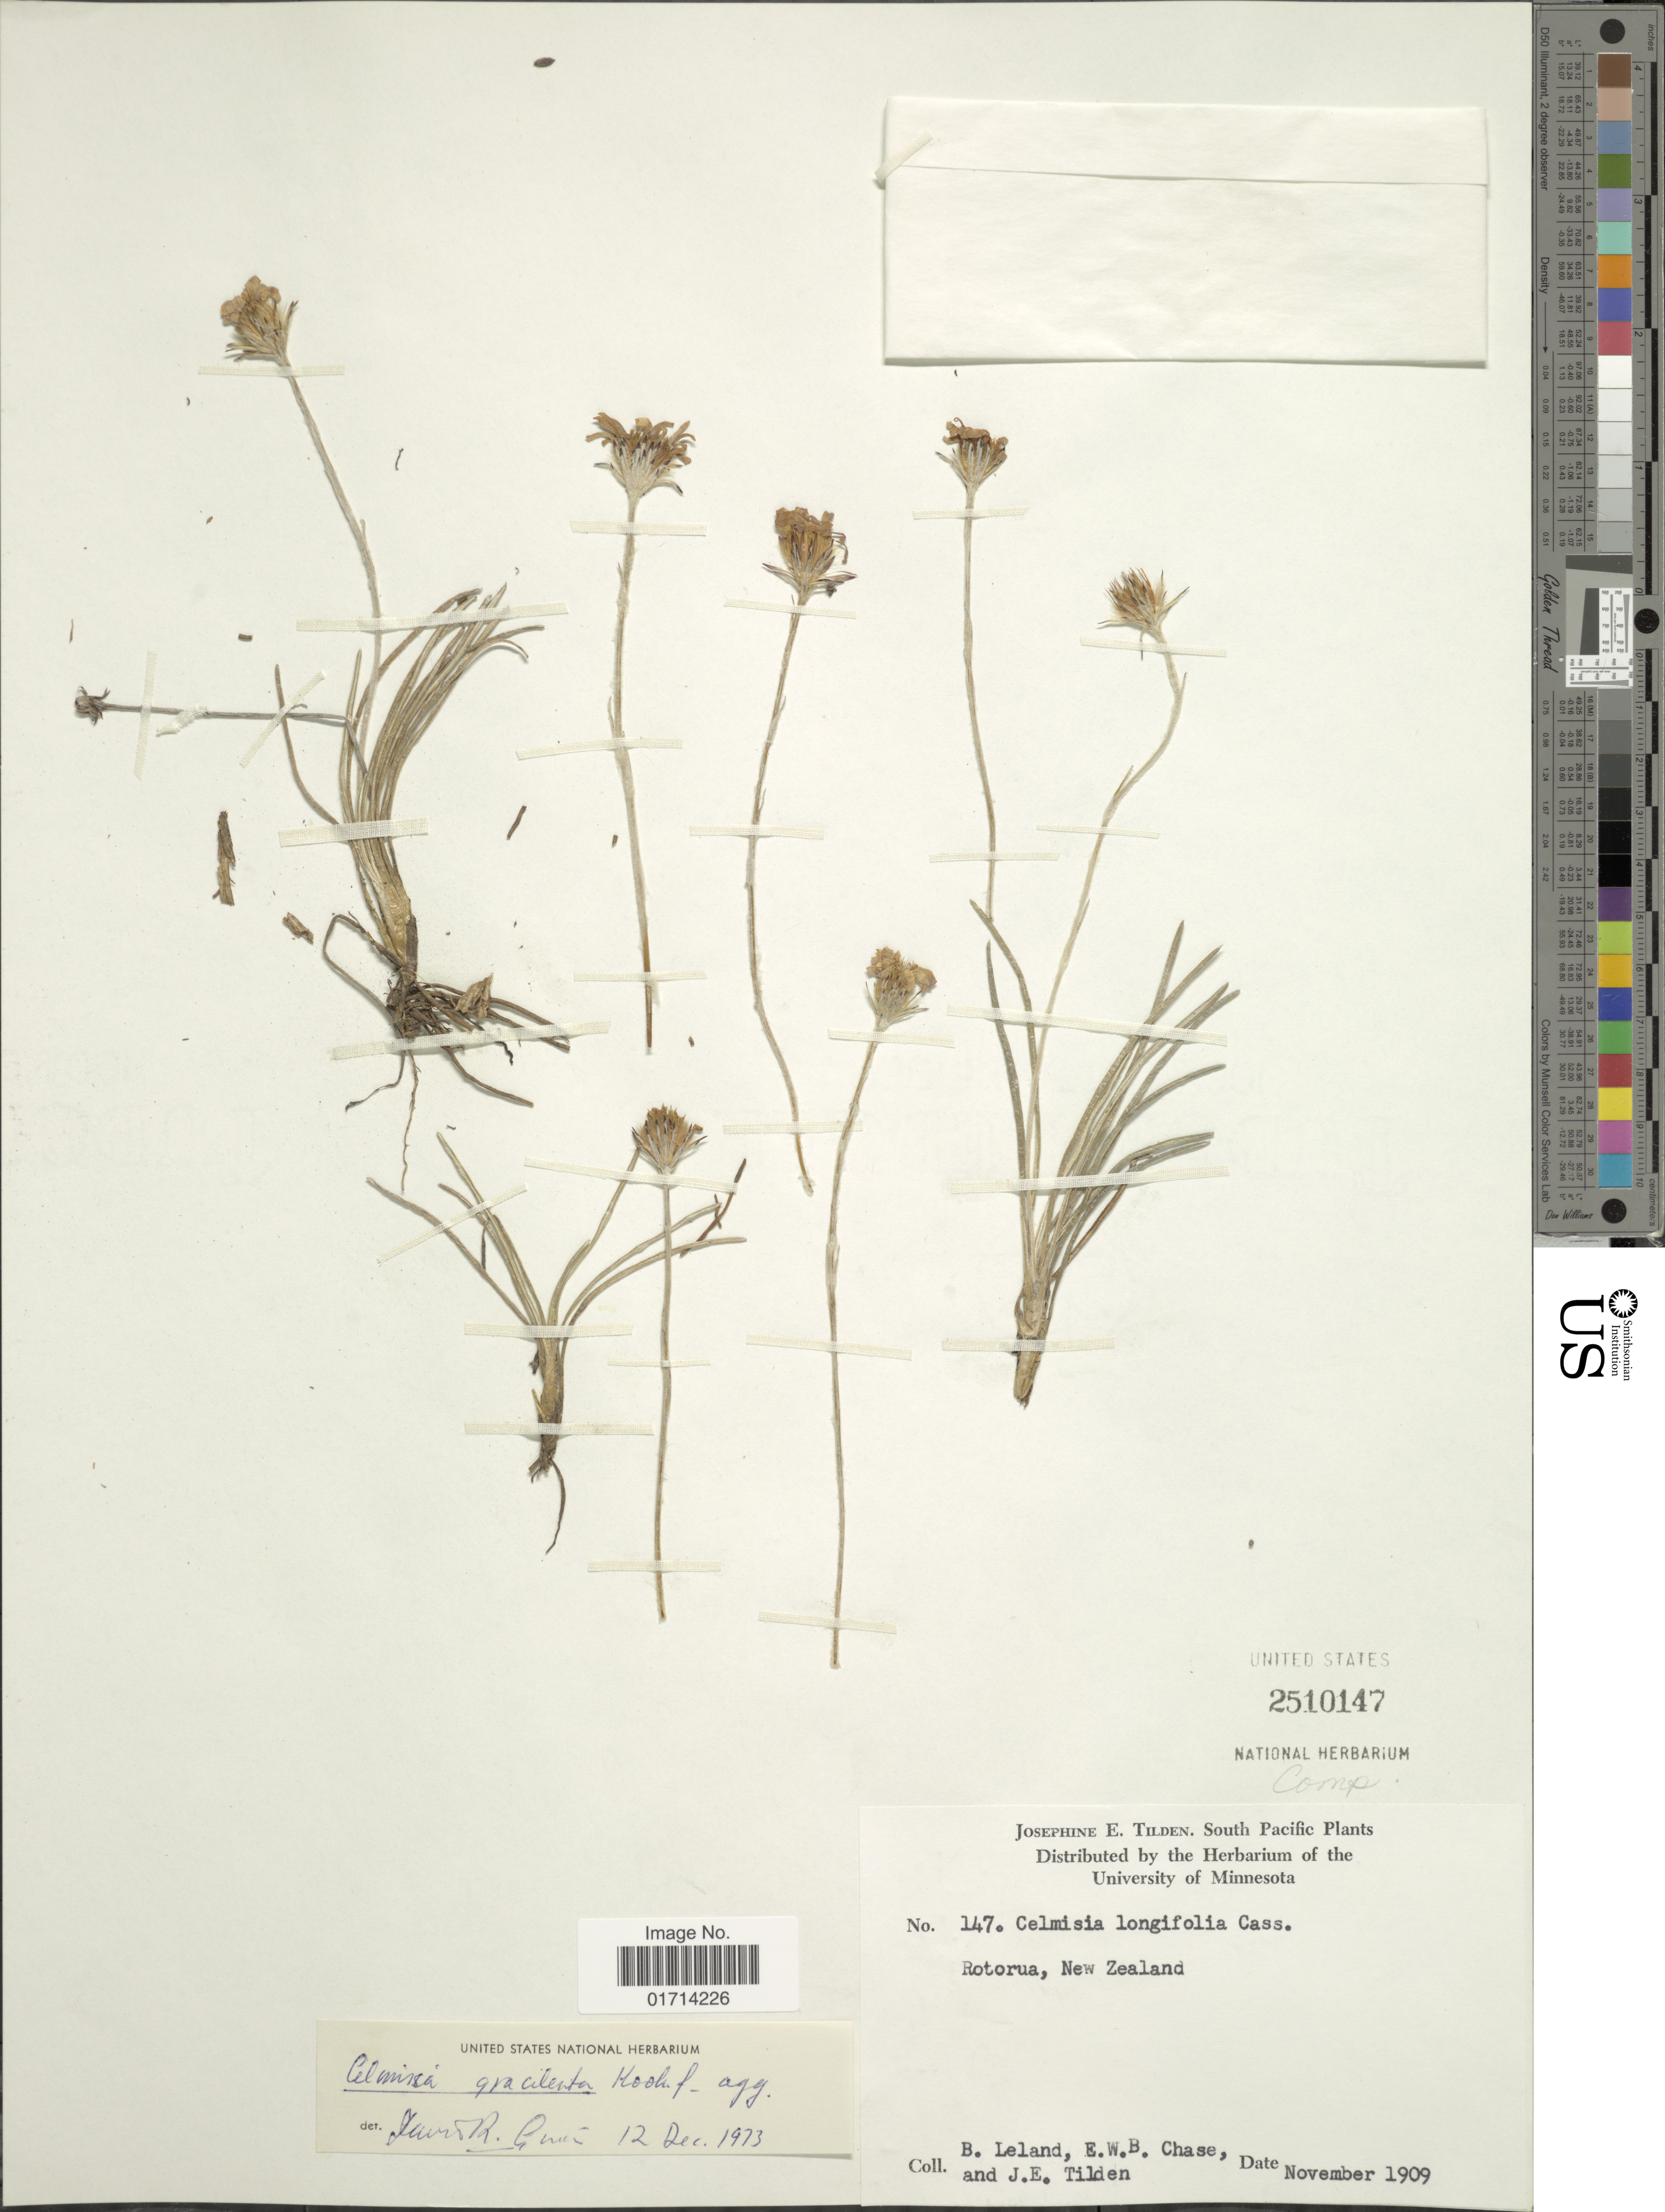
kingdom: Plantae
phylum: Tracheophyta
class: Magnoliopsida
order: Asterales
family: Asteraceae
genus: Celmisia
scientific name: Celmisia longifolia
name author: Cass.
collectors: B. Leland, E. W. Chase & J. E. Tilden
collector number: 147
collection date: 1909-11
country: New Zealand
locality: Rotorua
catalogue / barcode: US 2510147